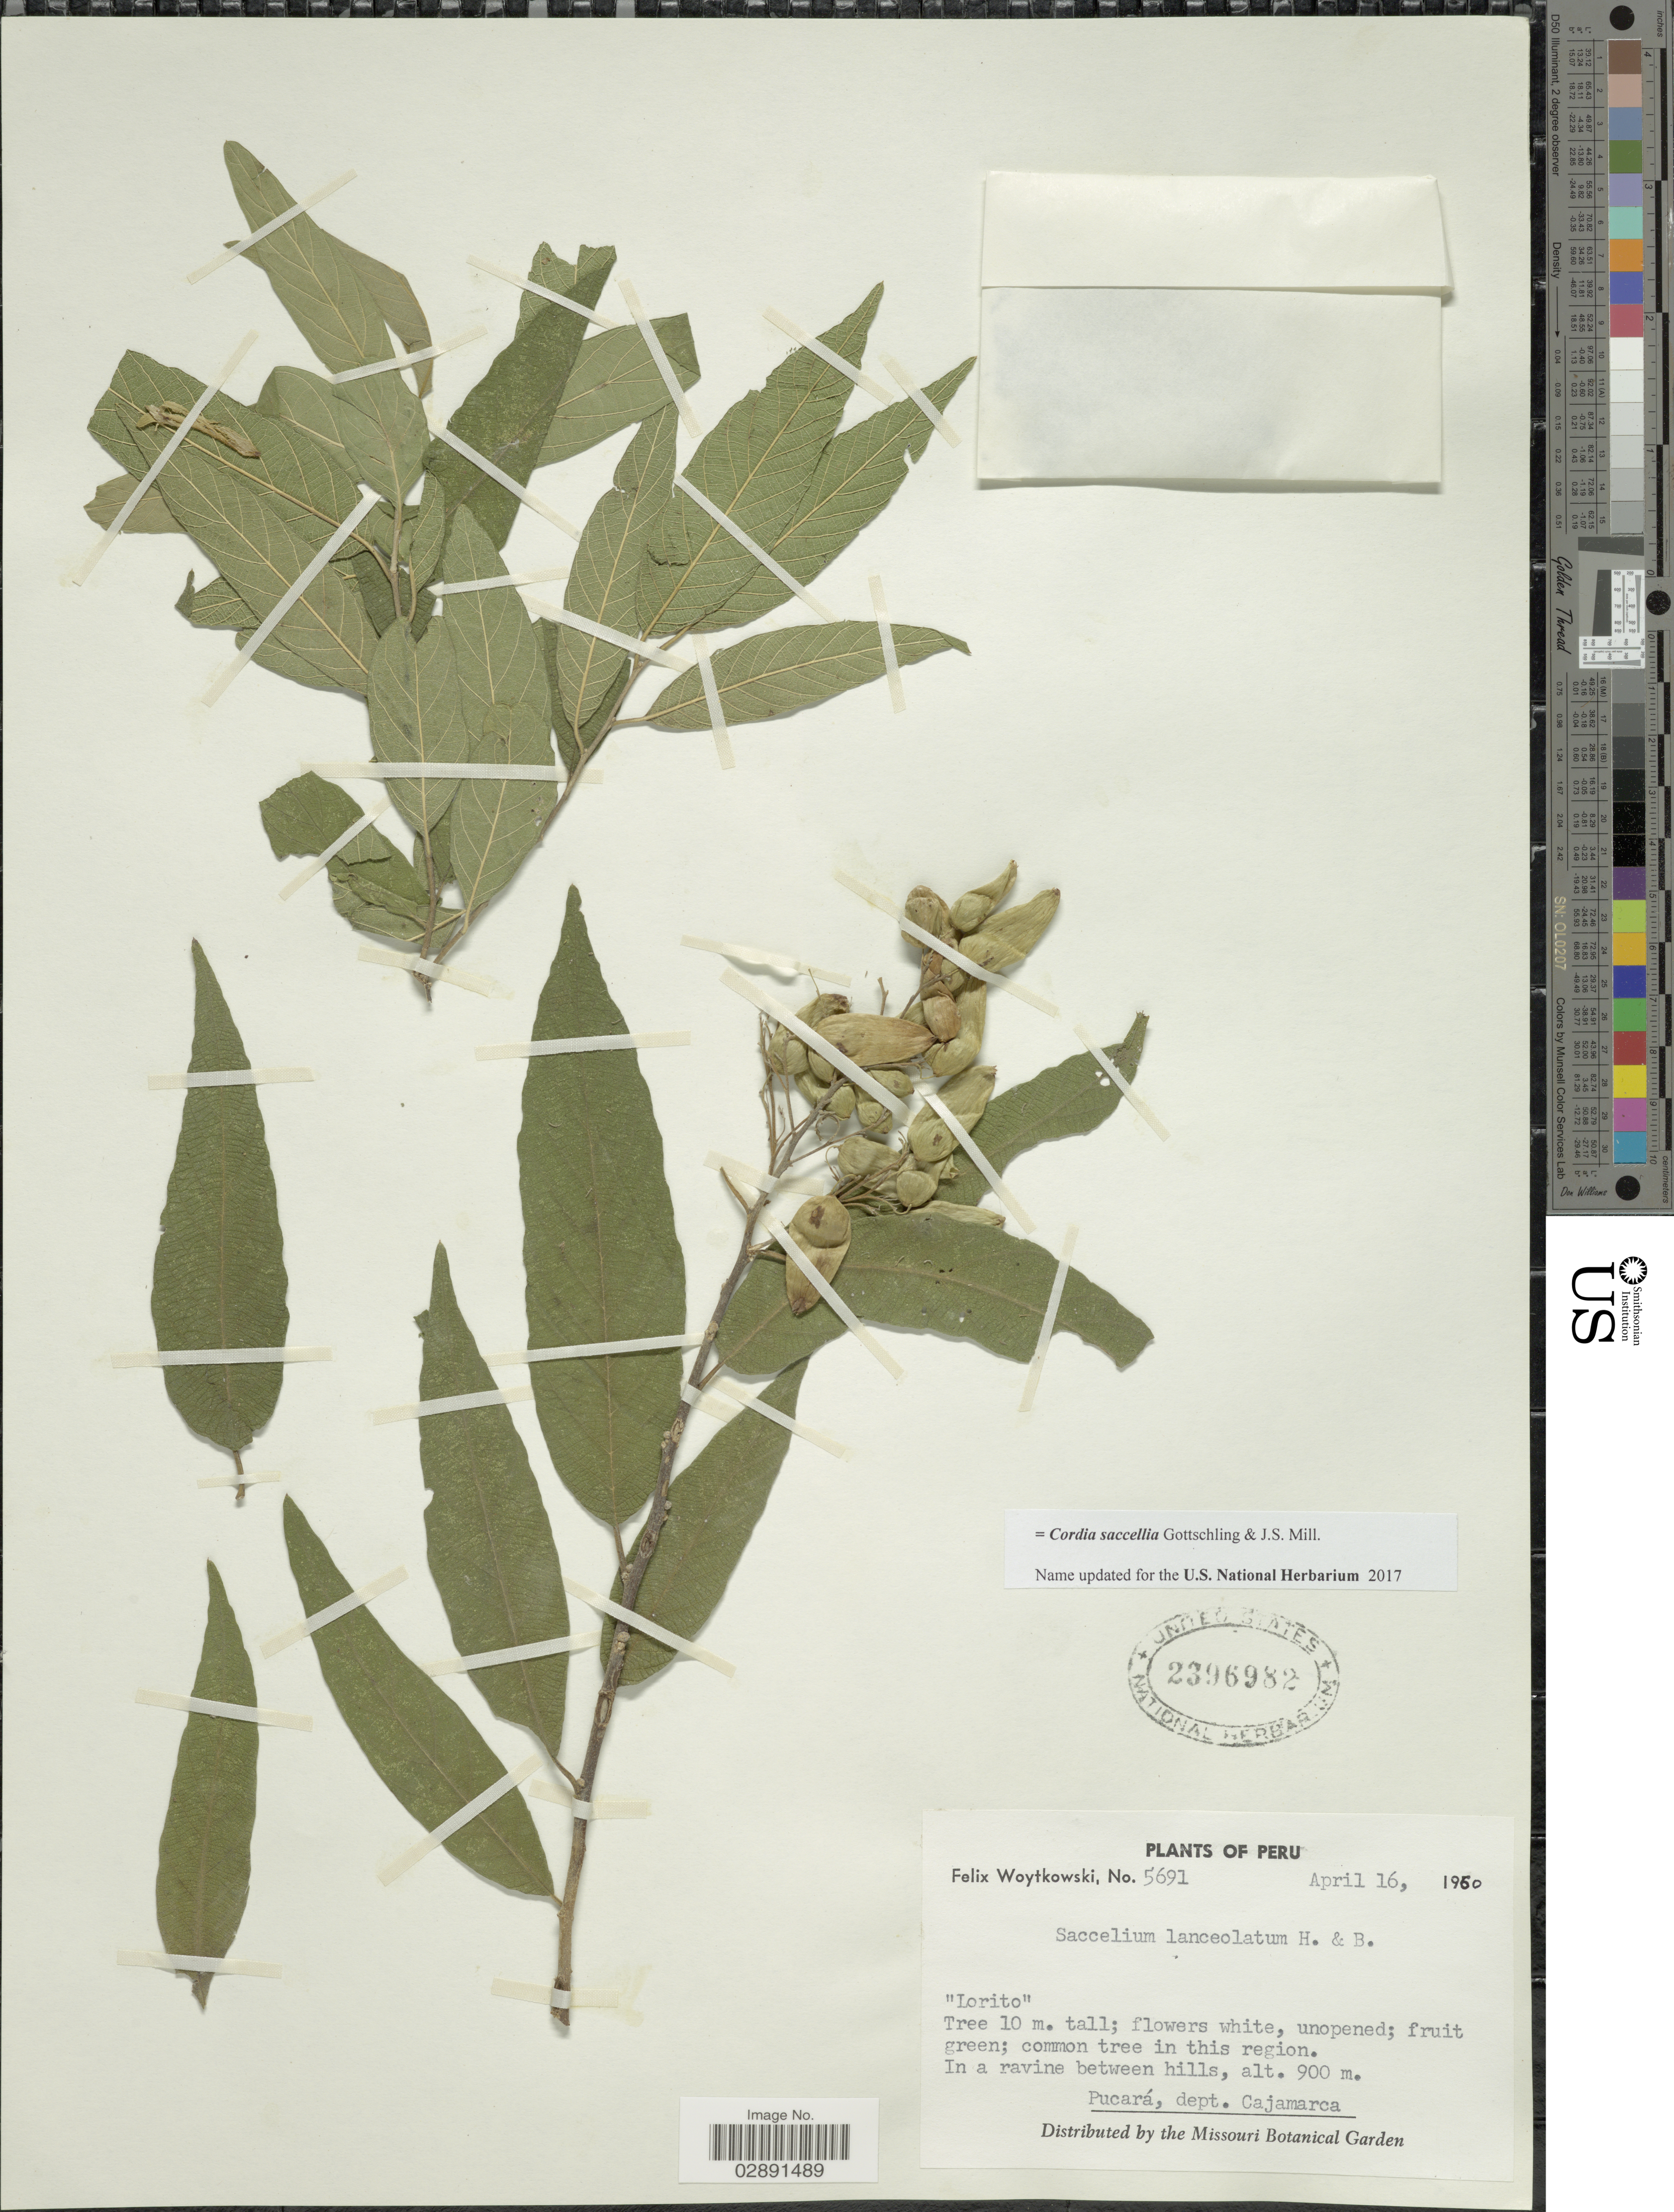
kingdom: Plantae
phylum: Tracheophyta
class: Magnoliopsida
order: Boraginales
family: Cordiaceae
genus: Cordia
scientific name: Cordia saccellia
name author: Gottschling & J.S. Mill.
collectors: F. Woytkowski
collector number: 5691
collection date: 1960-04-16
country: Peru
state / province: Cajamarca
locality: In a ravine between hills. Pucará, dept. Cajamarca.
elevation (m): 900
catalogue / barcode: US 2396982